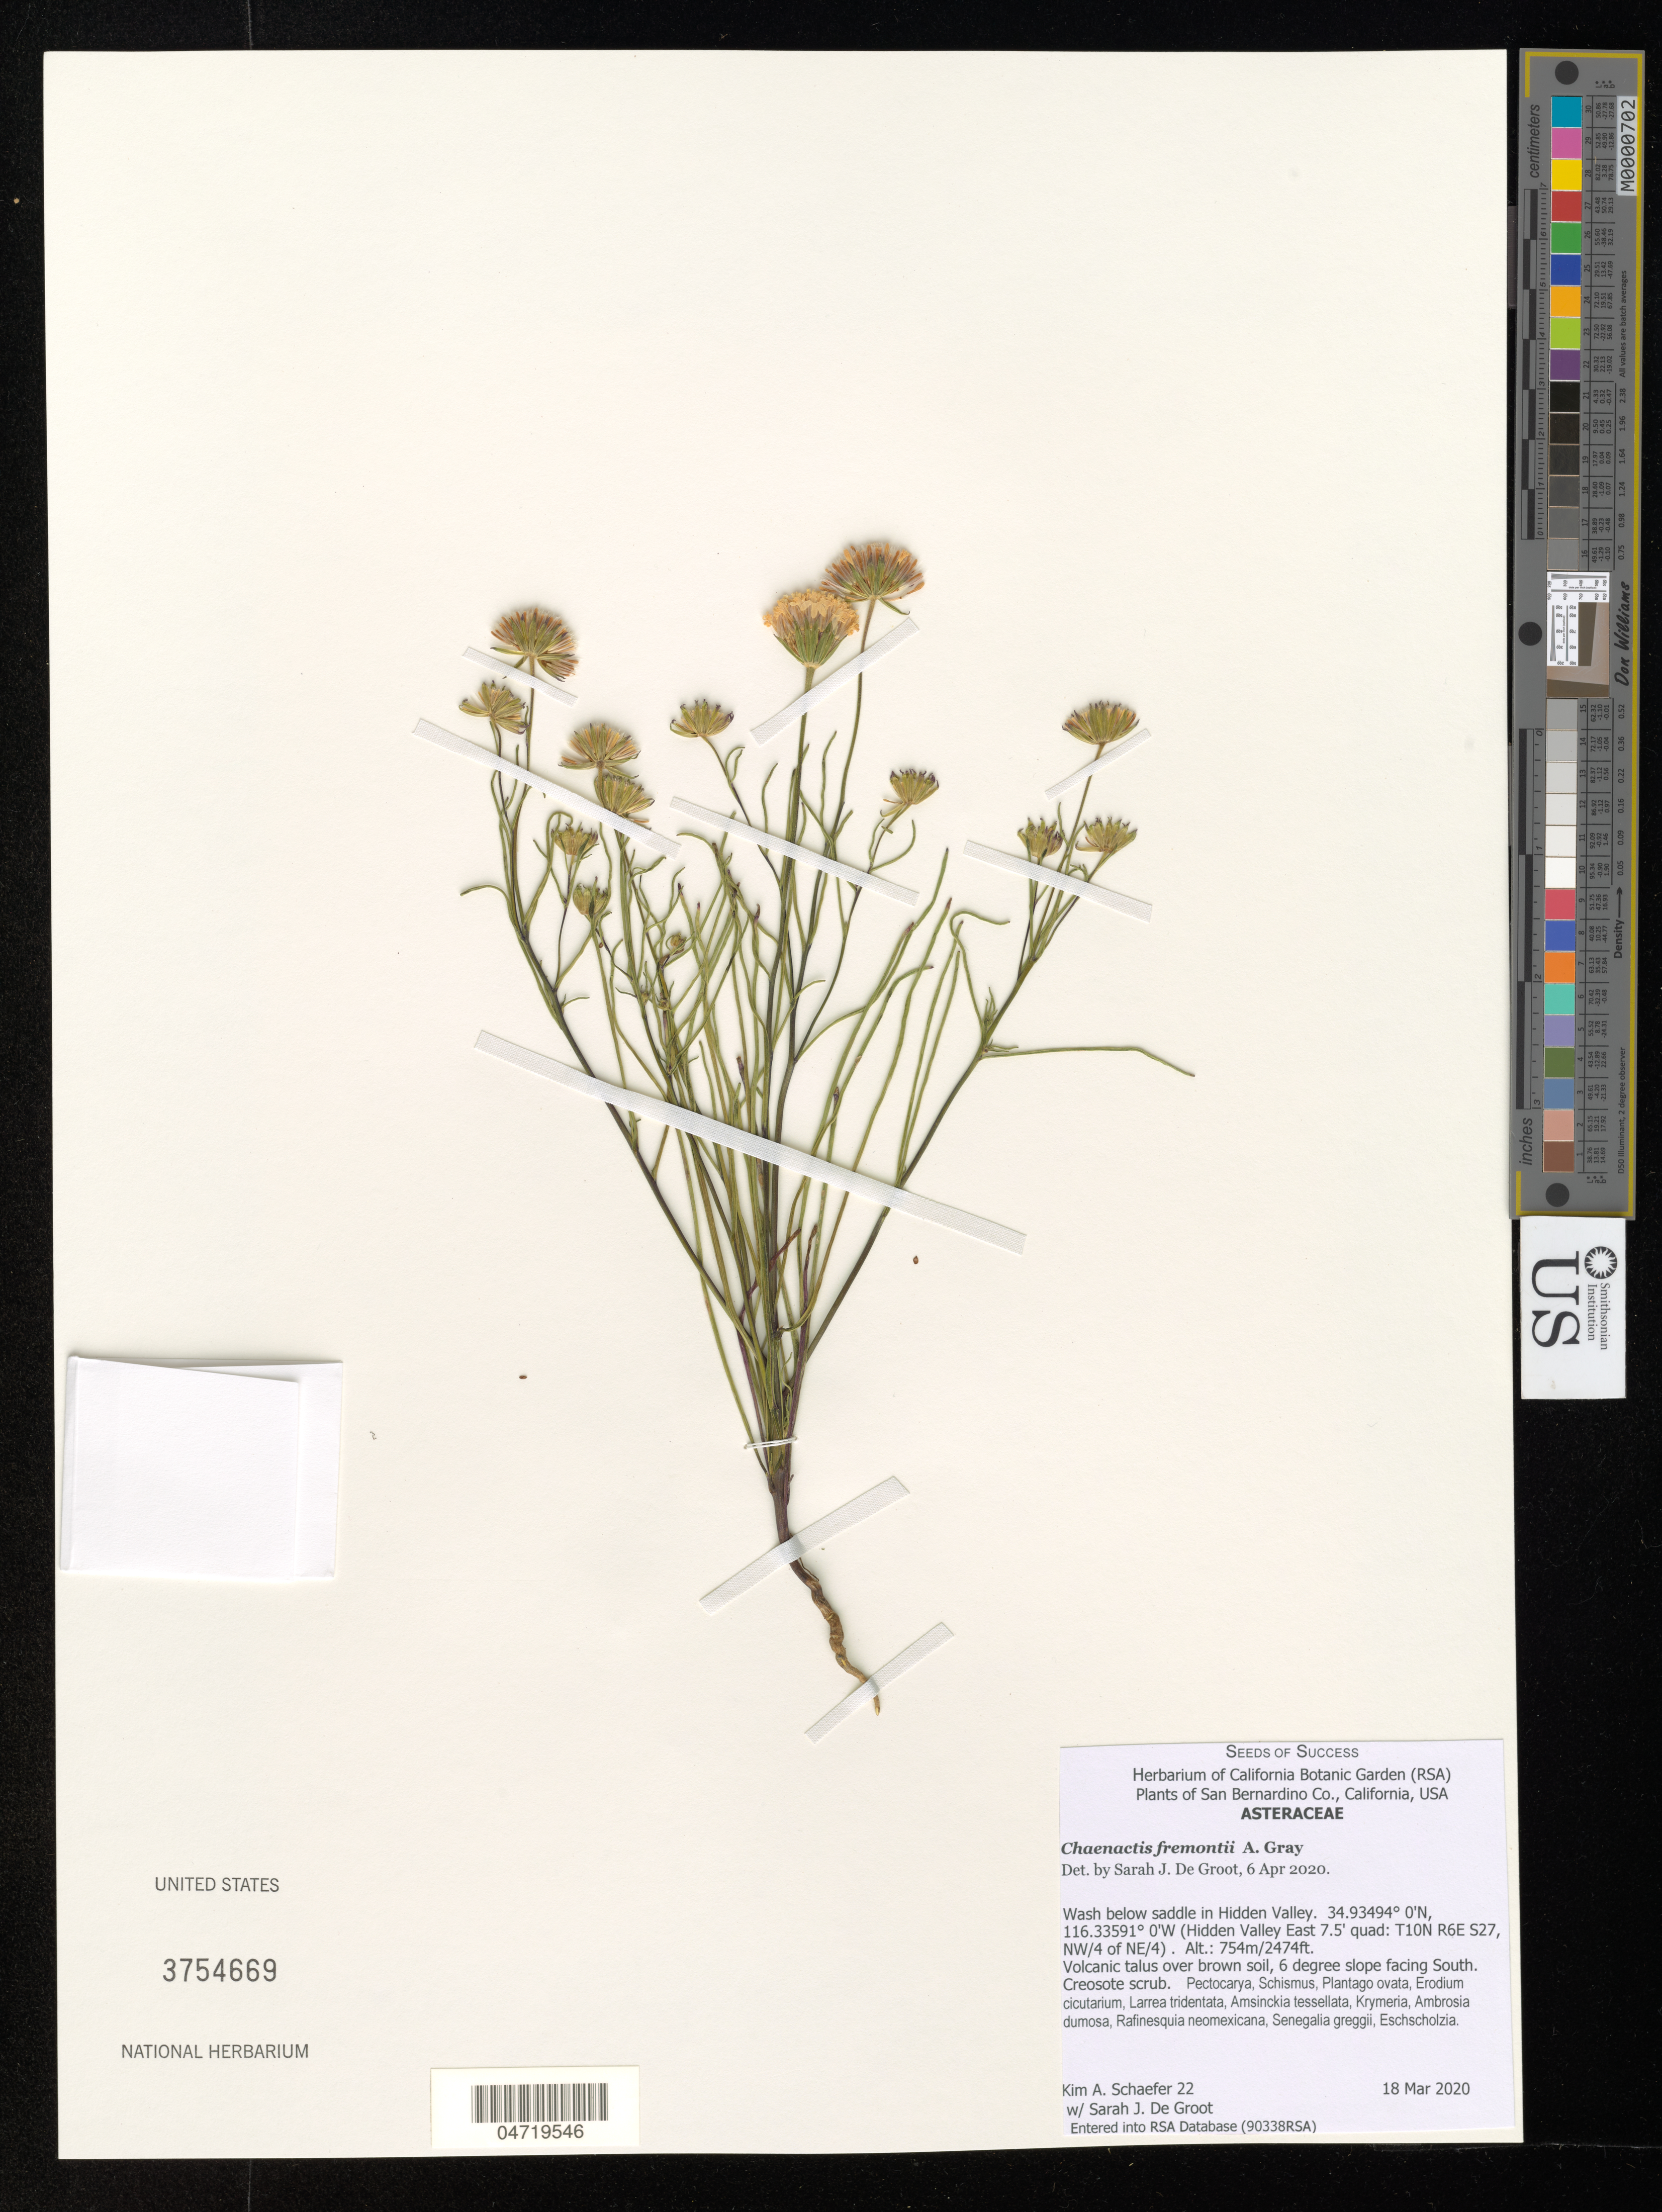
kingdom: Plantae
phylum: Tracheophyta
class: Magnoliopsida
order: Asterales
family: Asteraceae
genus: Chaenactis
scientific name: Chaenactis fremontii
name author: A. Gray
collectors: K. Schaefer & S. De Groot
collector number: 22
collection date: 2020-03-18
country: United States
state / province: California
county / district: San Bernardino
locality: San Bernardino Co. Wash below saddle in Hidden Valley. (Hidden Valley East 7.5' quad: T10N R6E S27, NW/4 of NE/4).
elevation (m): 754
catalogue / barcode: US 3754669